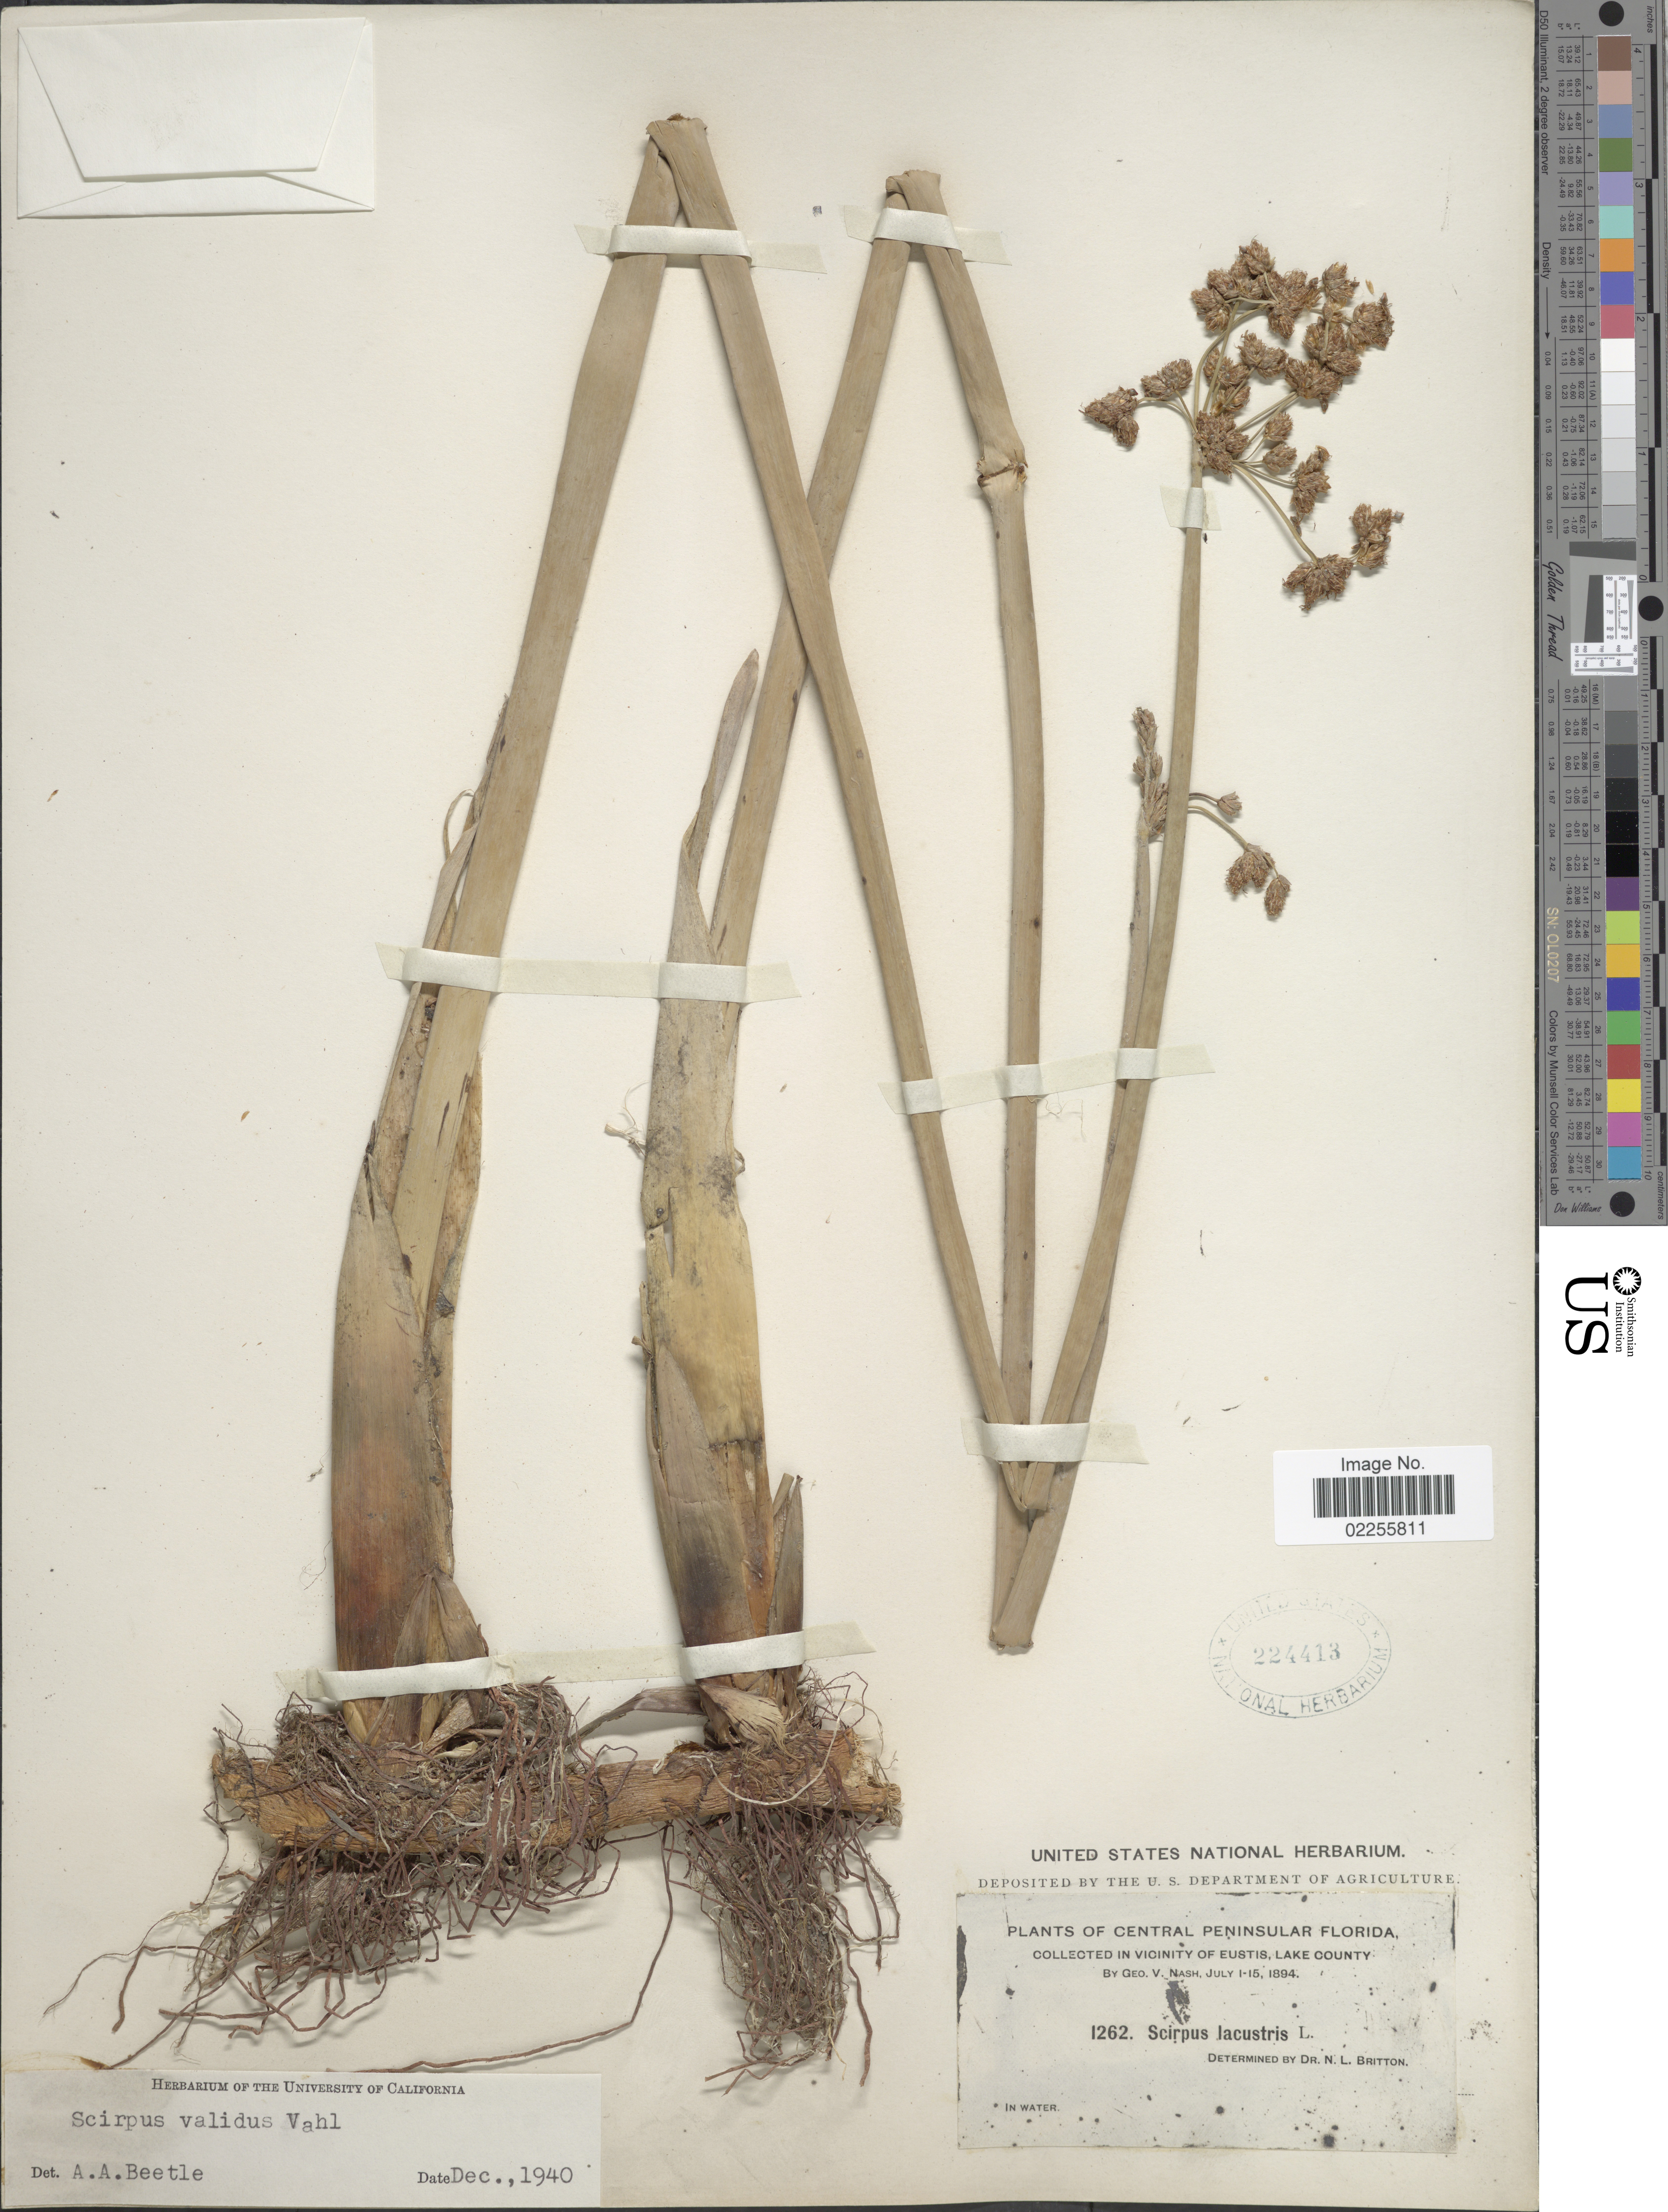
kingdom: Plantae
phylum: Tracheophyta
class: Liliopsida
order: Poales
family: Cyperaceae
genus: Schoenoplectus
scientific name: Schoenoplectus tabernaemontani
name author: (C.C. Gmel.) Palla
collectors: G. V. Nash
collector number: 1262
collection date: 1894-07-01/1894-07-15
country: United States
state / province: Florida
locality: Central Peninsular, in vicinity of Eustis, Lake County.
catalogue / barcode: US 224413